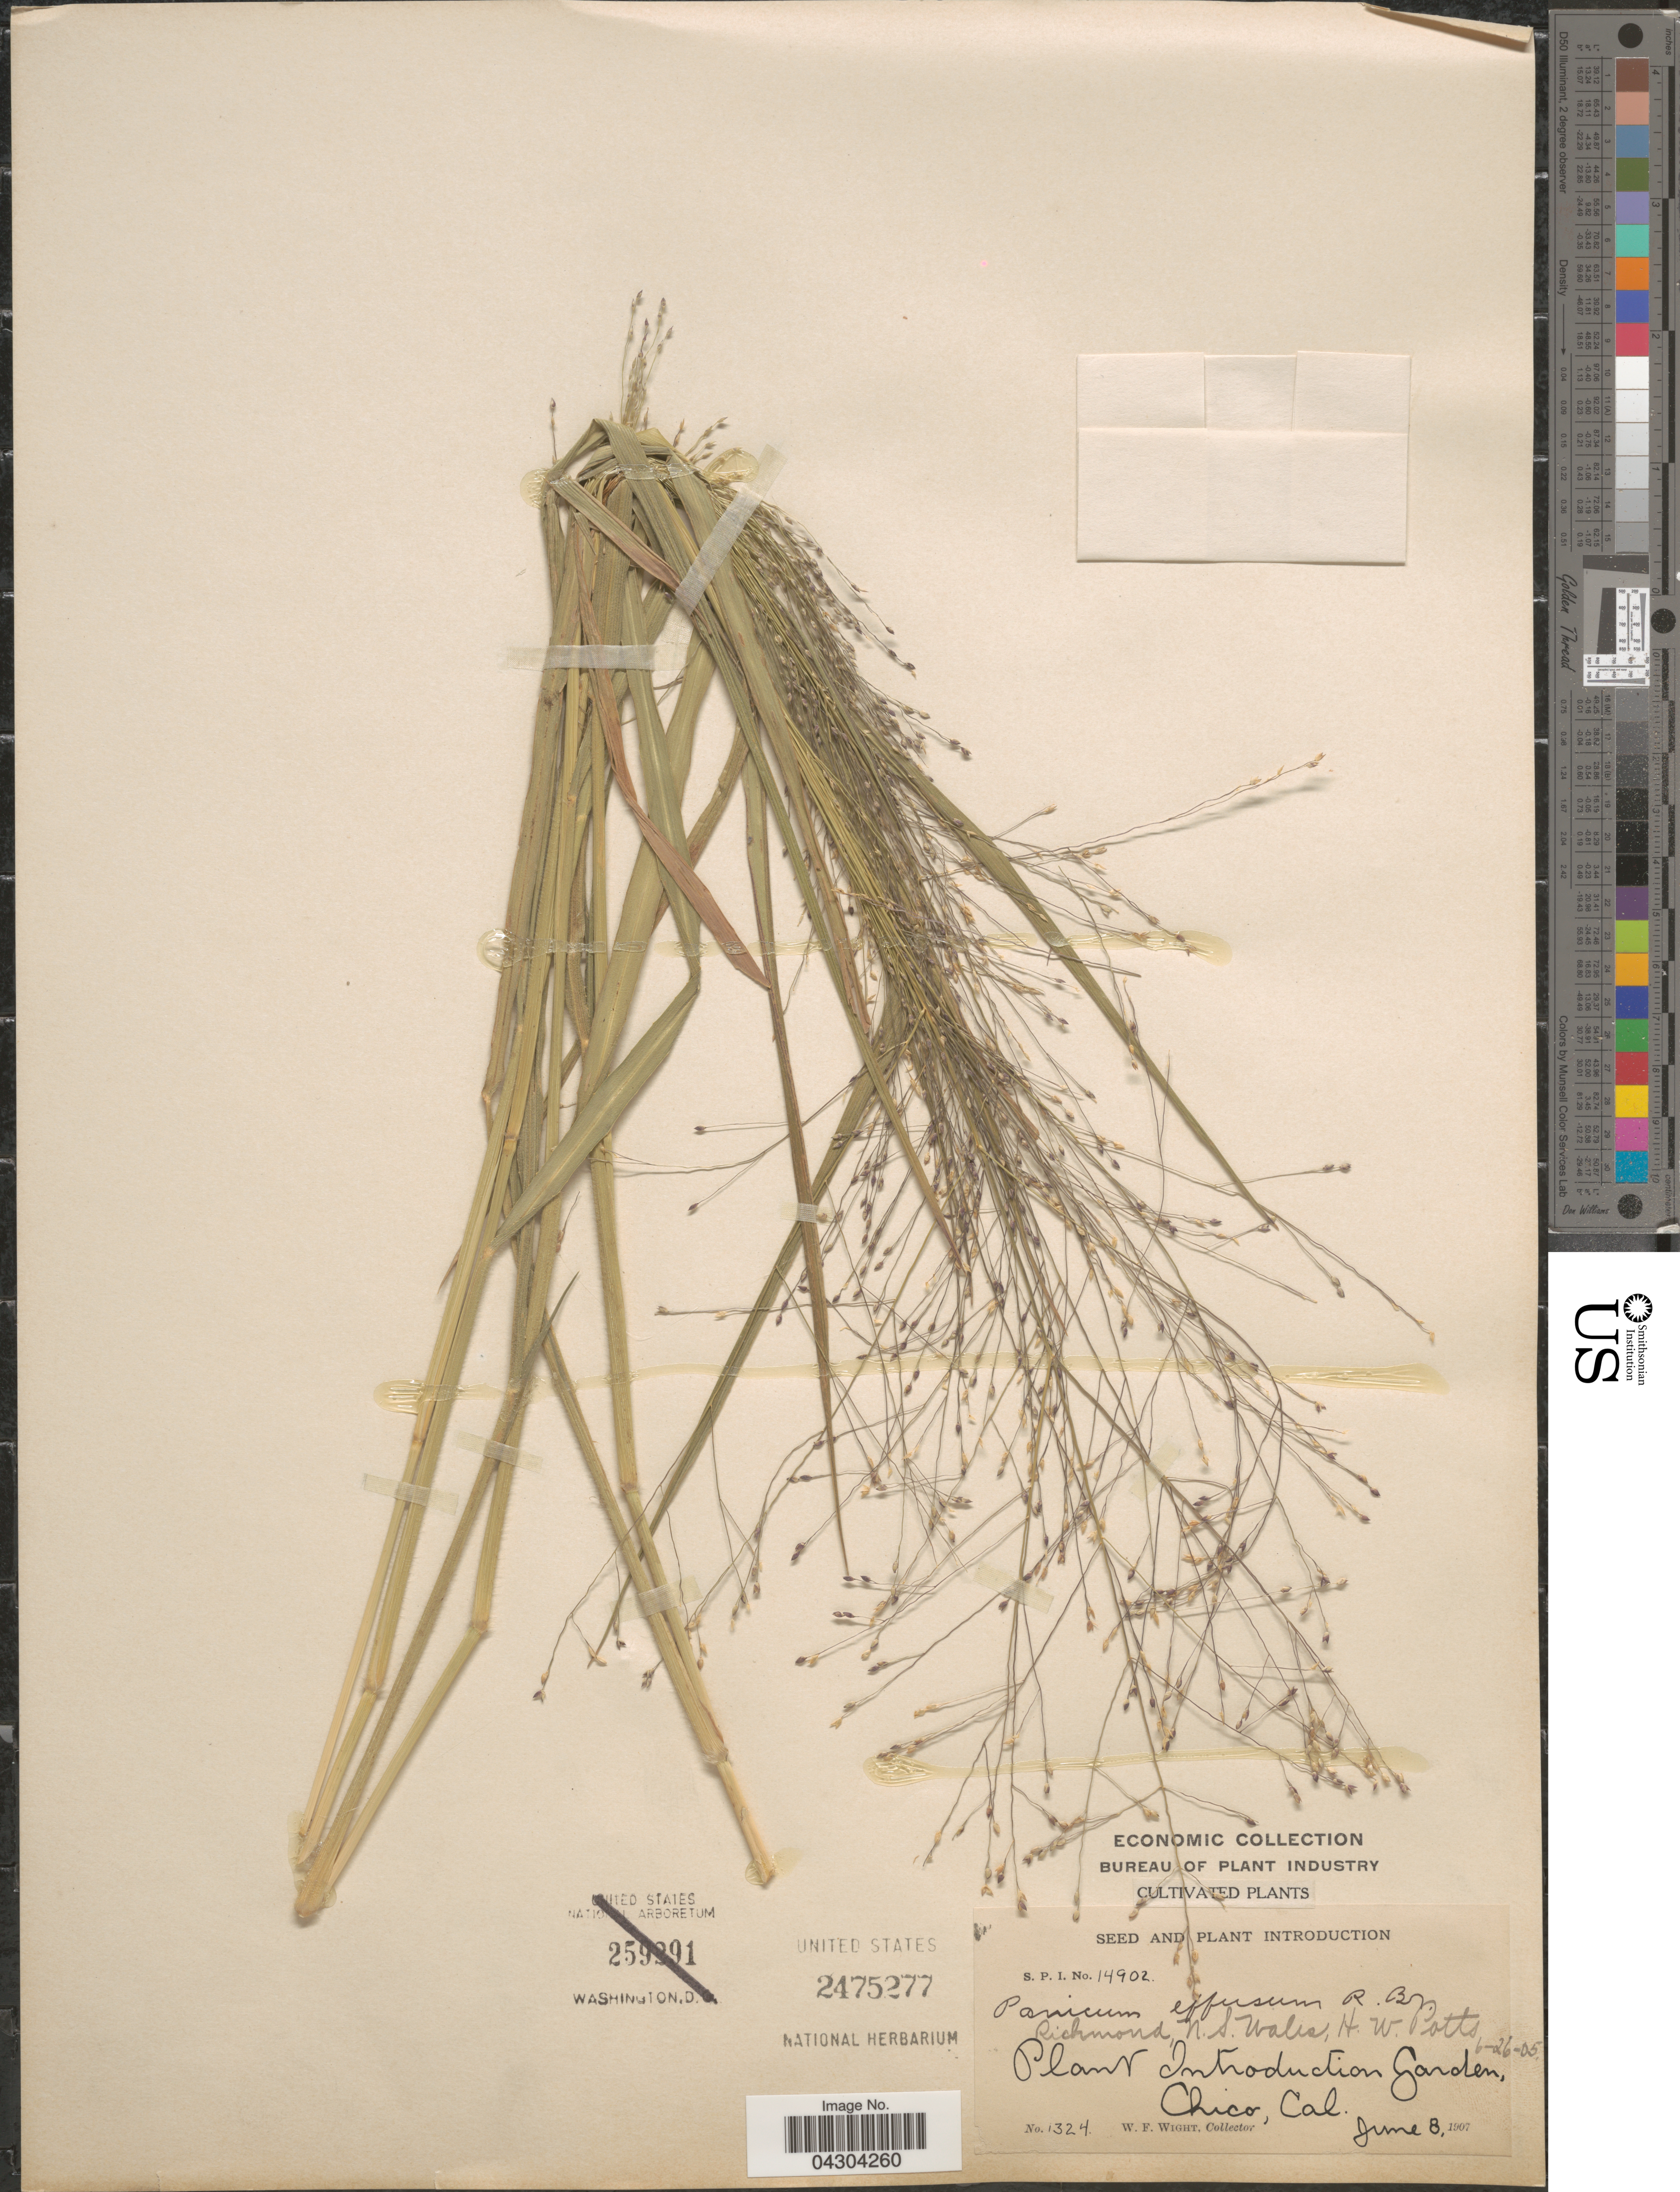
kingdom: Plantae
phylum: Tracheophyta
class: Liliopsida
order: Poales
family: Poaceae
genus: Panicum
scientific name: Panicum effusum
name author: R. Br.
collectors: W. F. Wright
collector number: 1324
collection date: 1907-06-08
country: United States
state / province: California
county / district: Butte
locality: Plant Introduction Garden, Chico.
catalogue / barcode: US 2475277